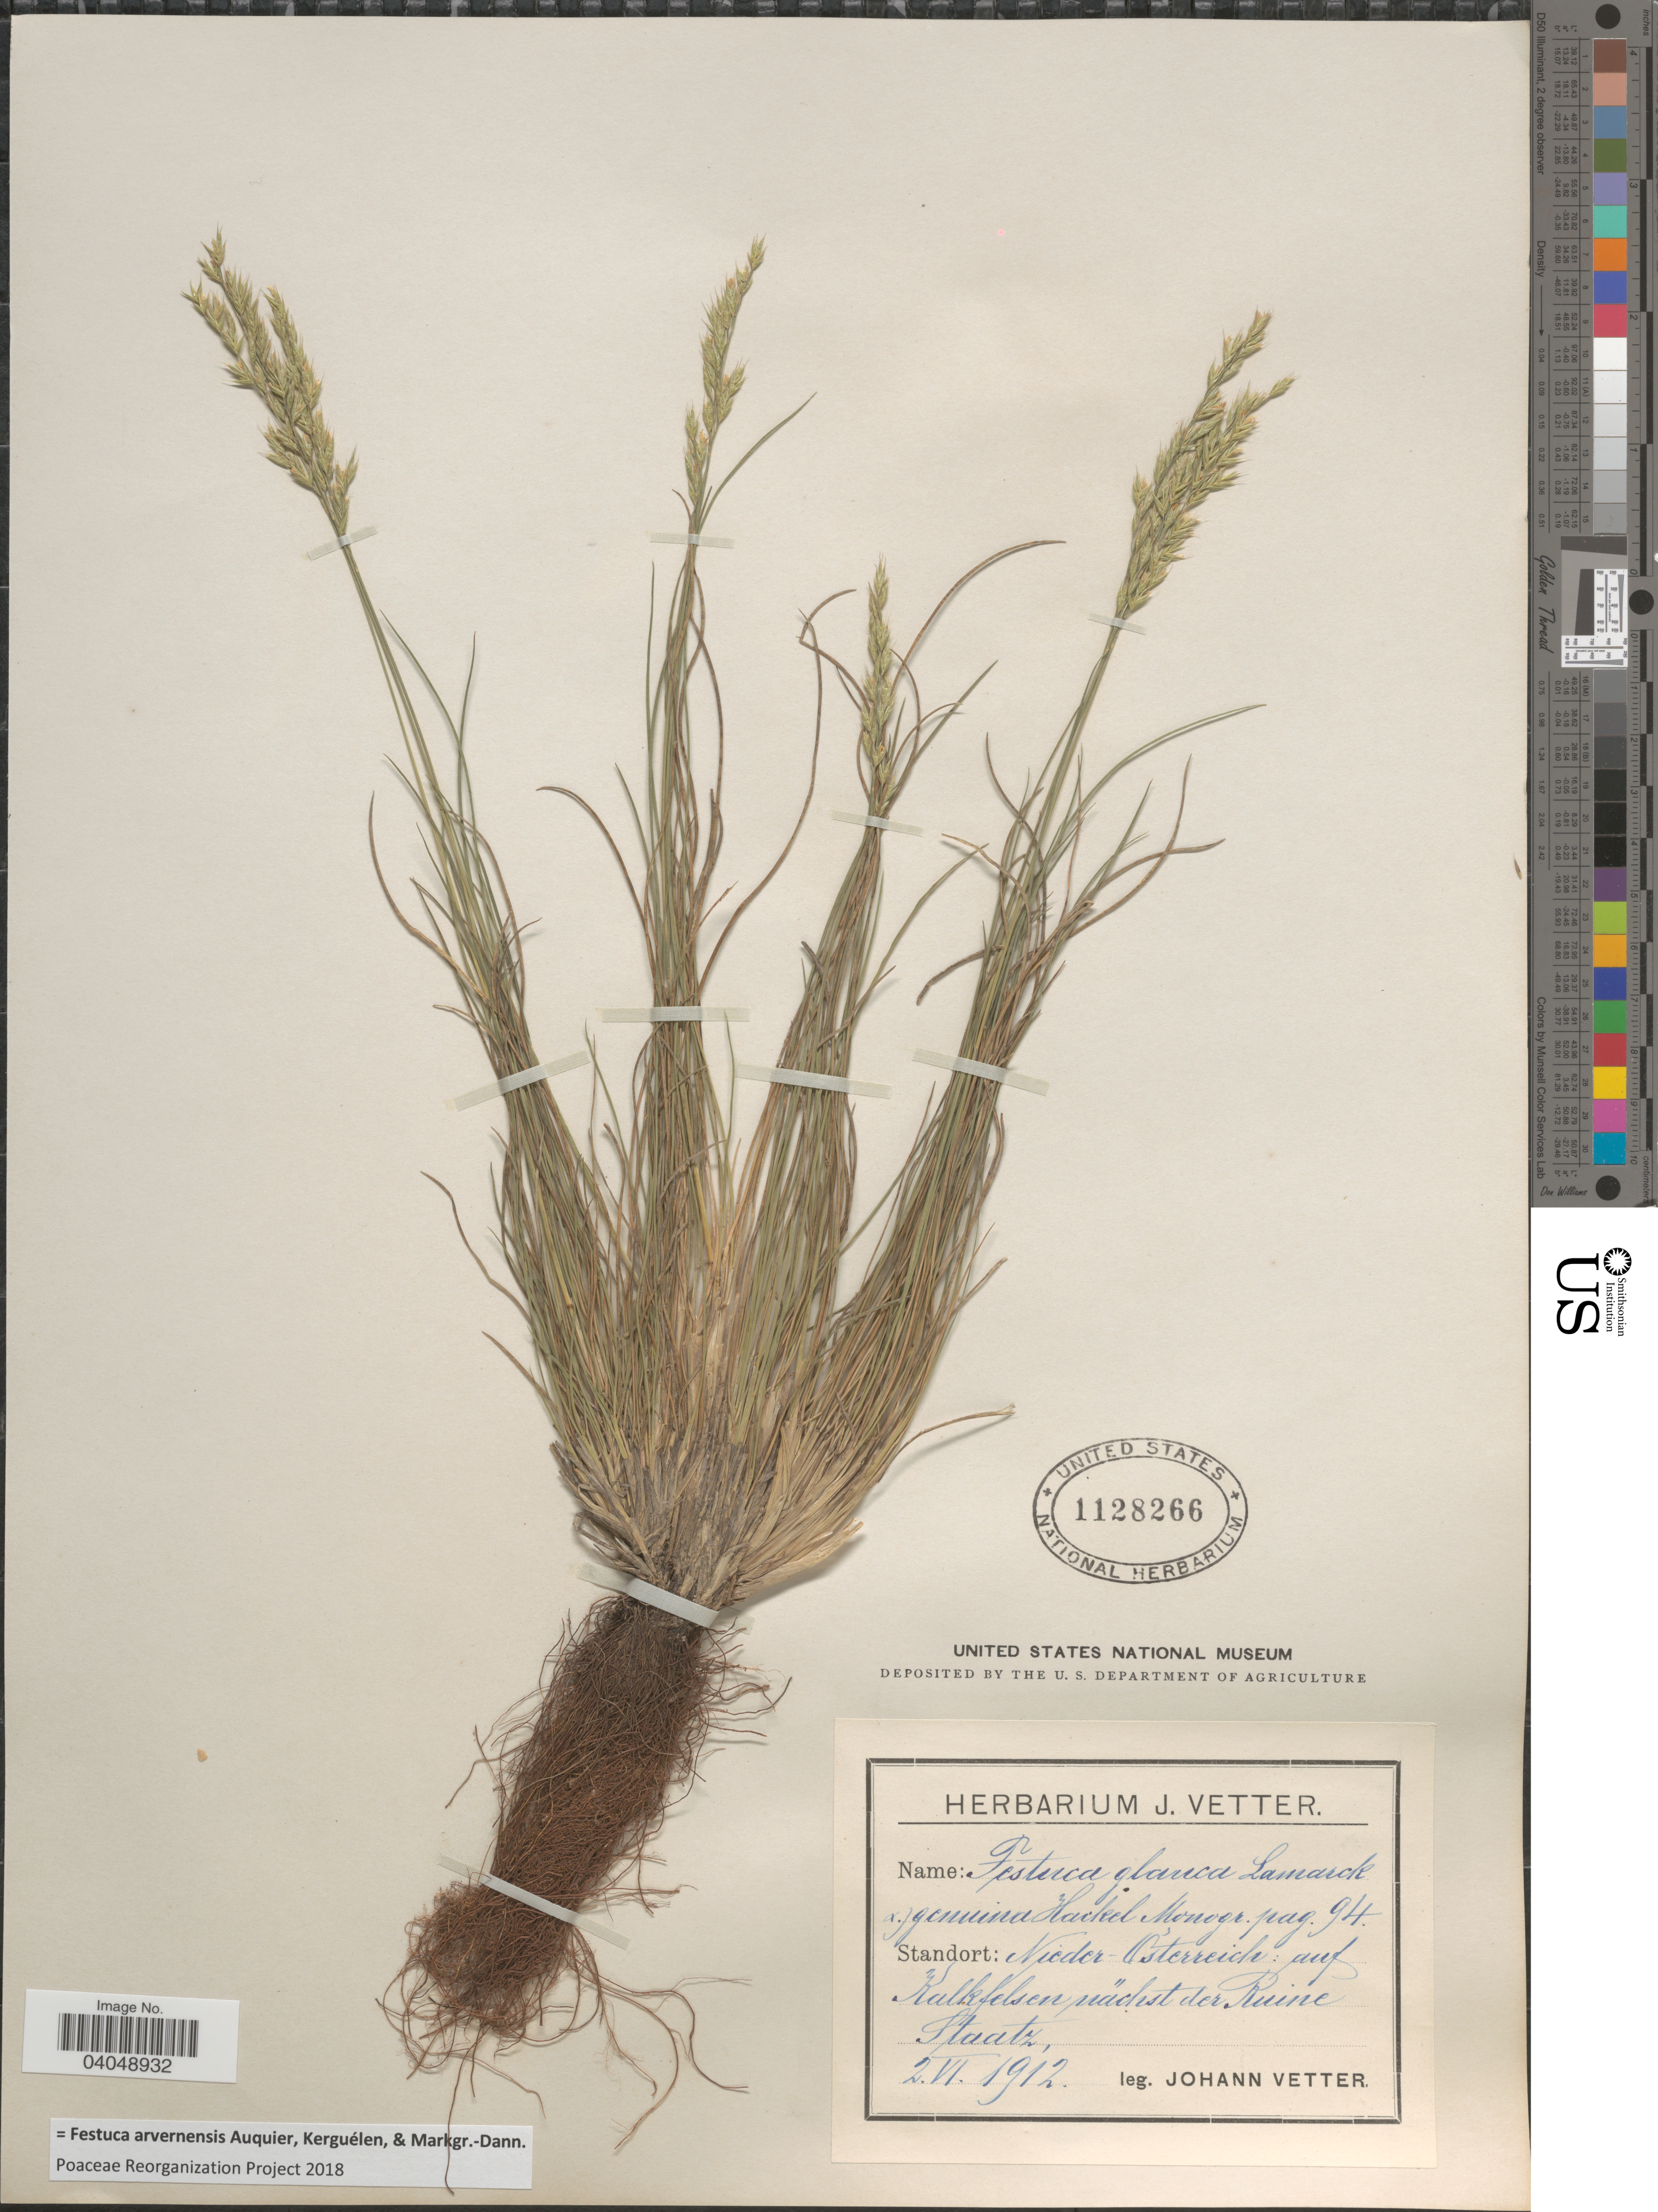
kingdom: Plantae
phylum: Tracheophyta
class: Liliopsida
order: Poales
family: Poaceae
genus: Festuca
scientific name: Festuca arvernensis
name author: Auquier et al.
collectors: J. Vetter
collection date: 1912-06-02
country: Austria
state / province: Niederosterreich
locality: Nieder-Osterreich: auf Kalkfelsen nächst der Ruine Staatz.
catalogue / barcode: US 1128266